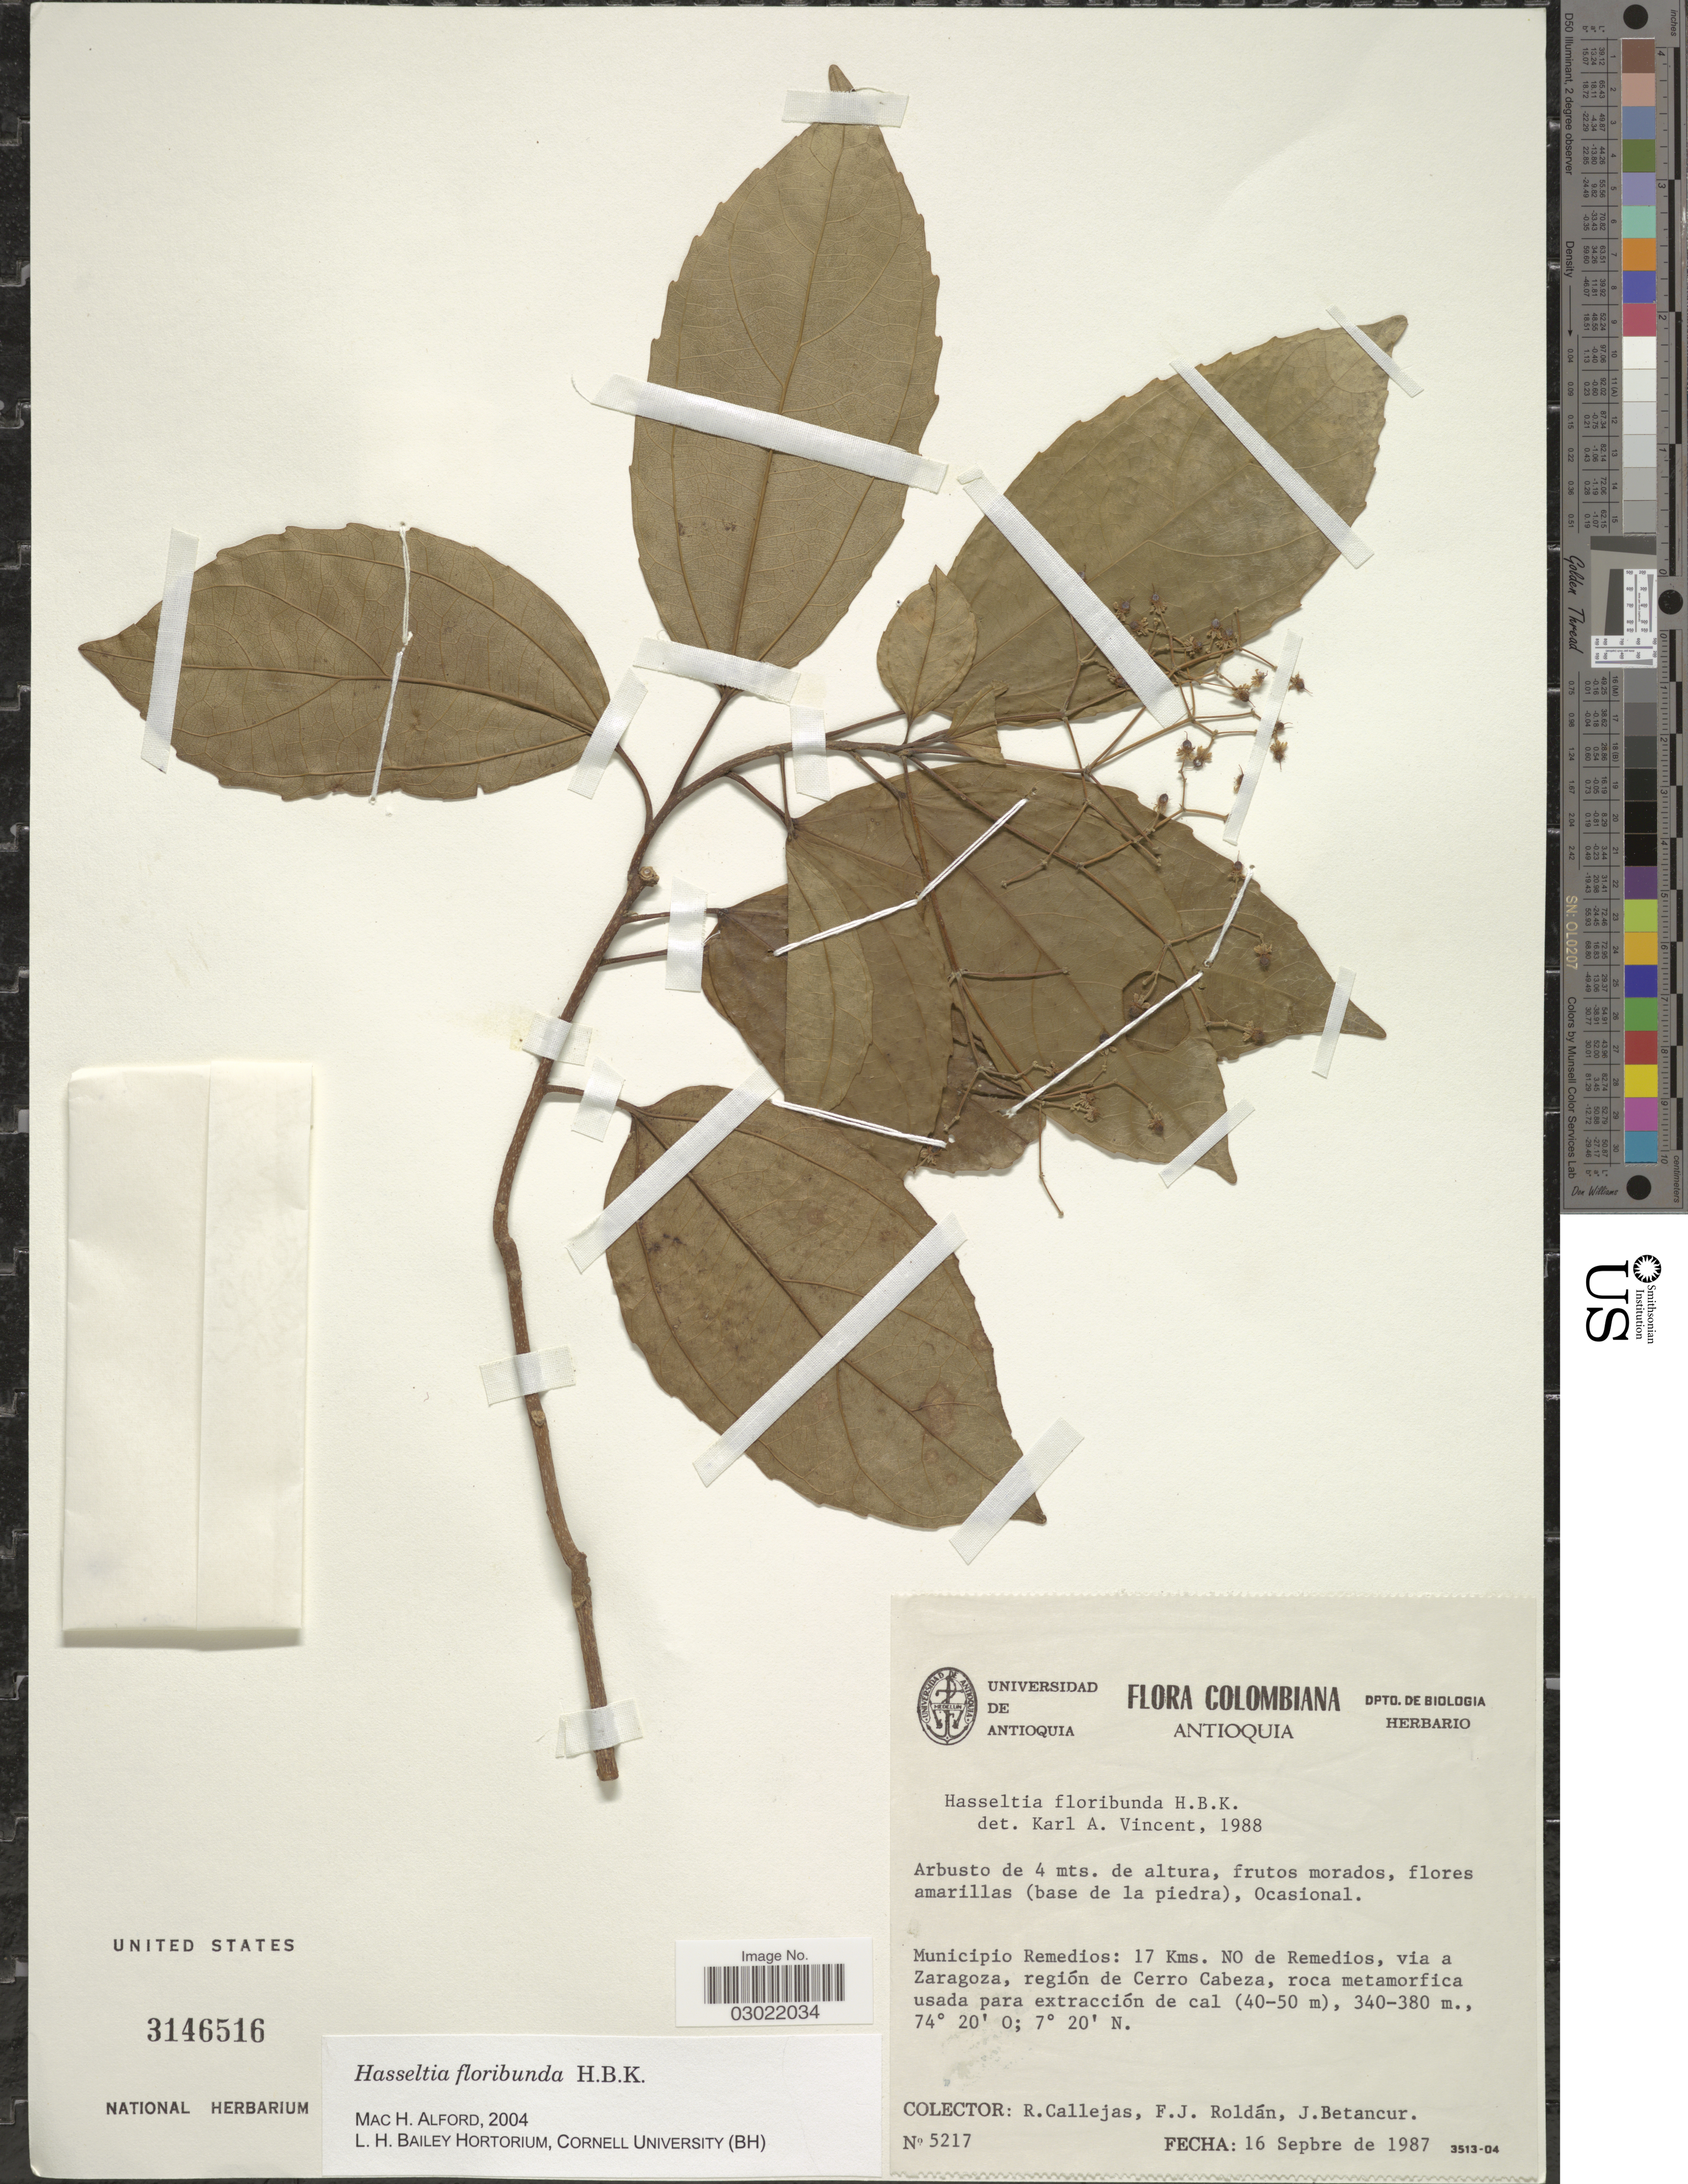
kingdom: Plantae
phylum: Tracheophyta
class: Magnoliopsida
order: Malpighiales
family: Salicaceae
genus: Hasseltia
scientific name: Hasseltia floribunda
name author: Kunth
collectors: R. Callejas, F. J. Roldán & J. Betancur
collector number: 5217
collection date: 1987-09-16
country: Colombia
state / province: Antioquia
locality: Municipio Remedios: 17 Kms. NO de Remedios, via a Zaragoza, región de Cerro Cabeza, roca metamorfica usada para extracción de cal (40-50m).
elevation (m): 340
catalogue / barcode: US 3146516